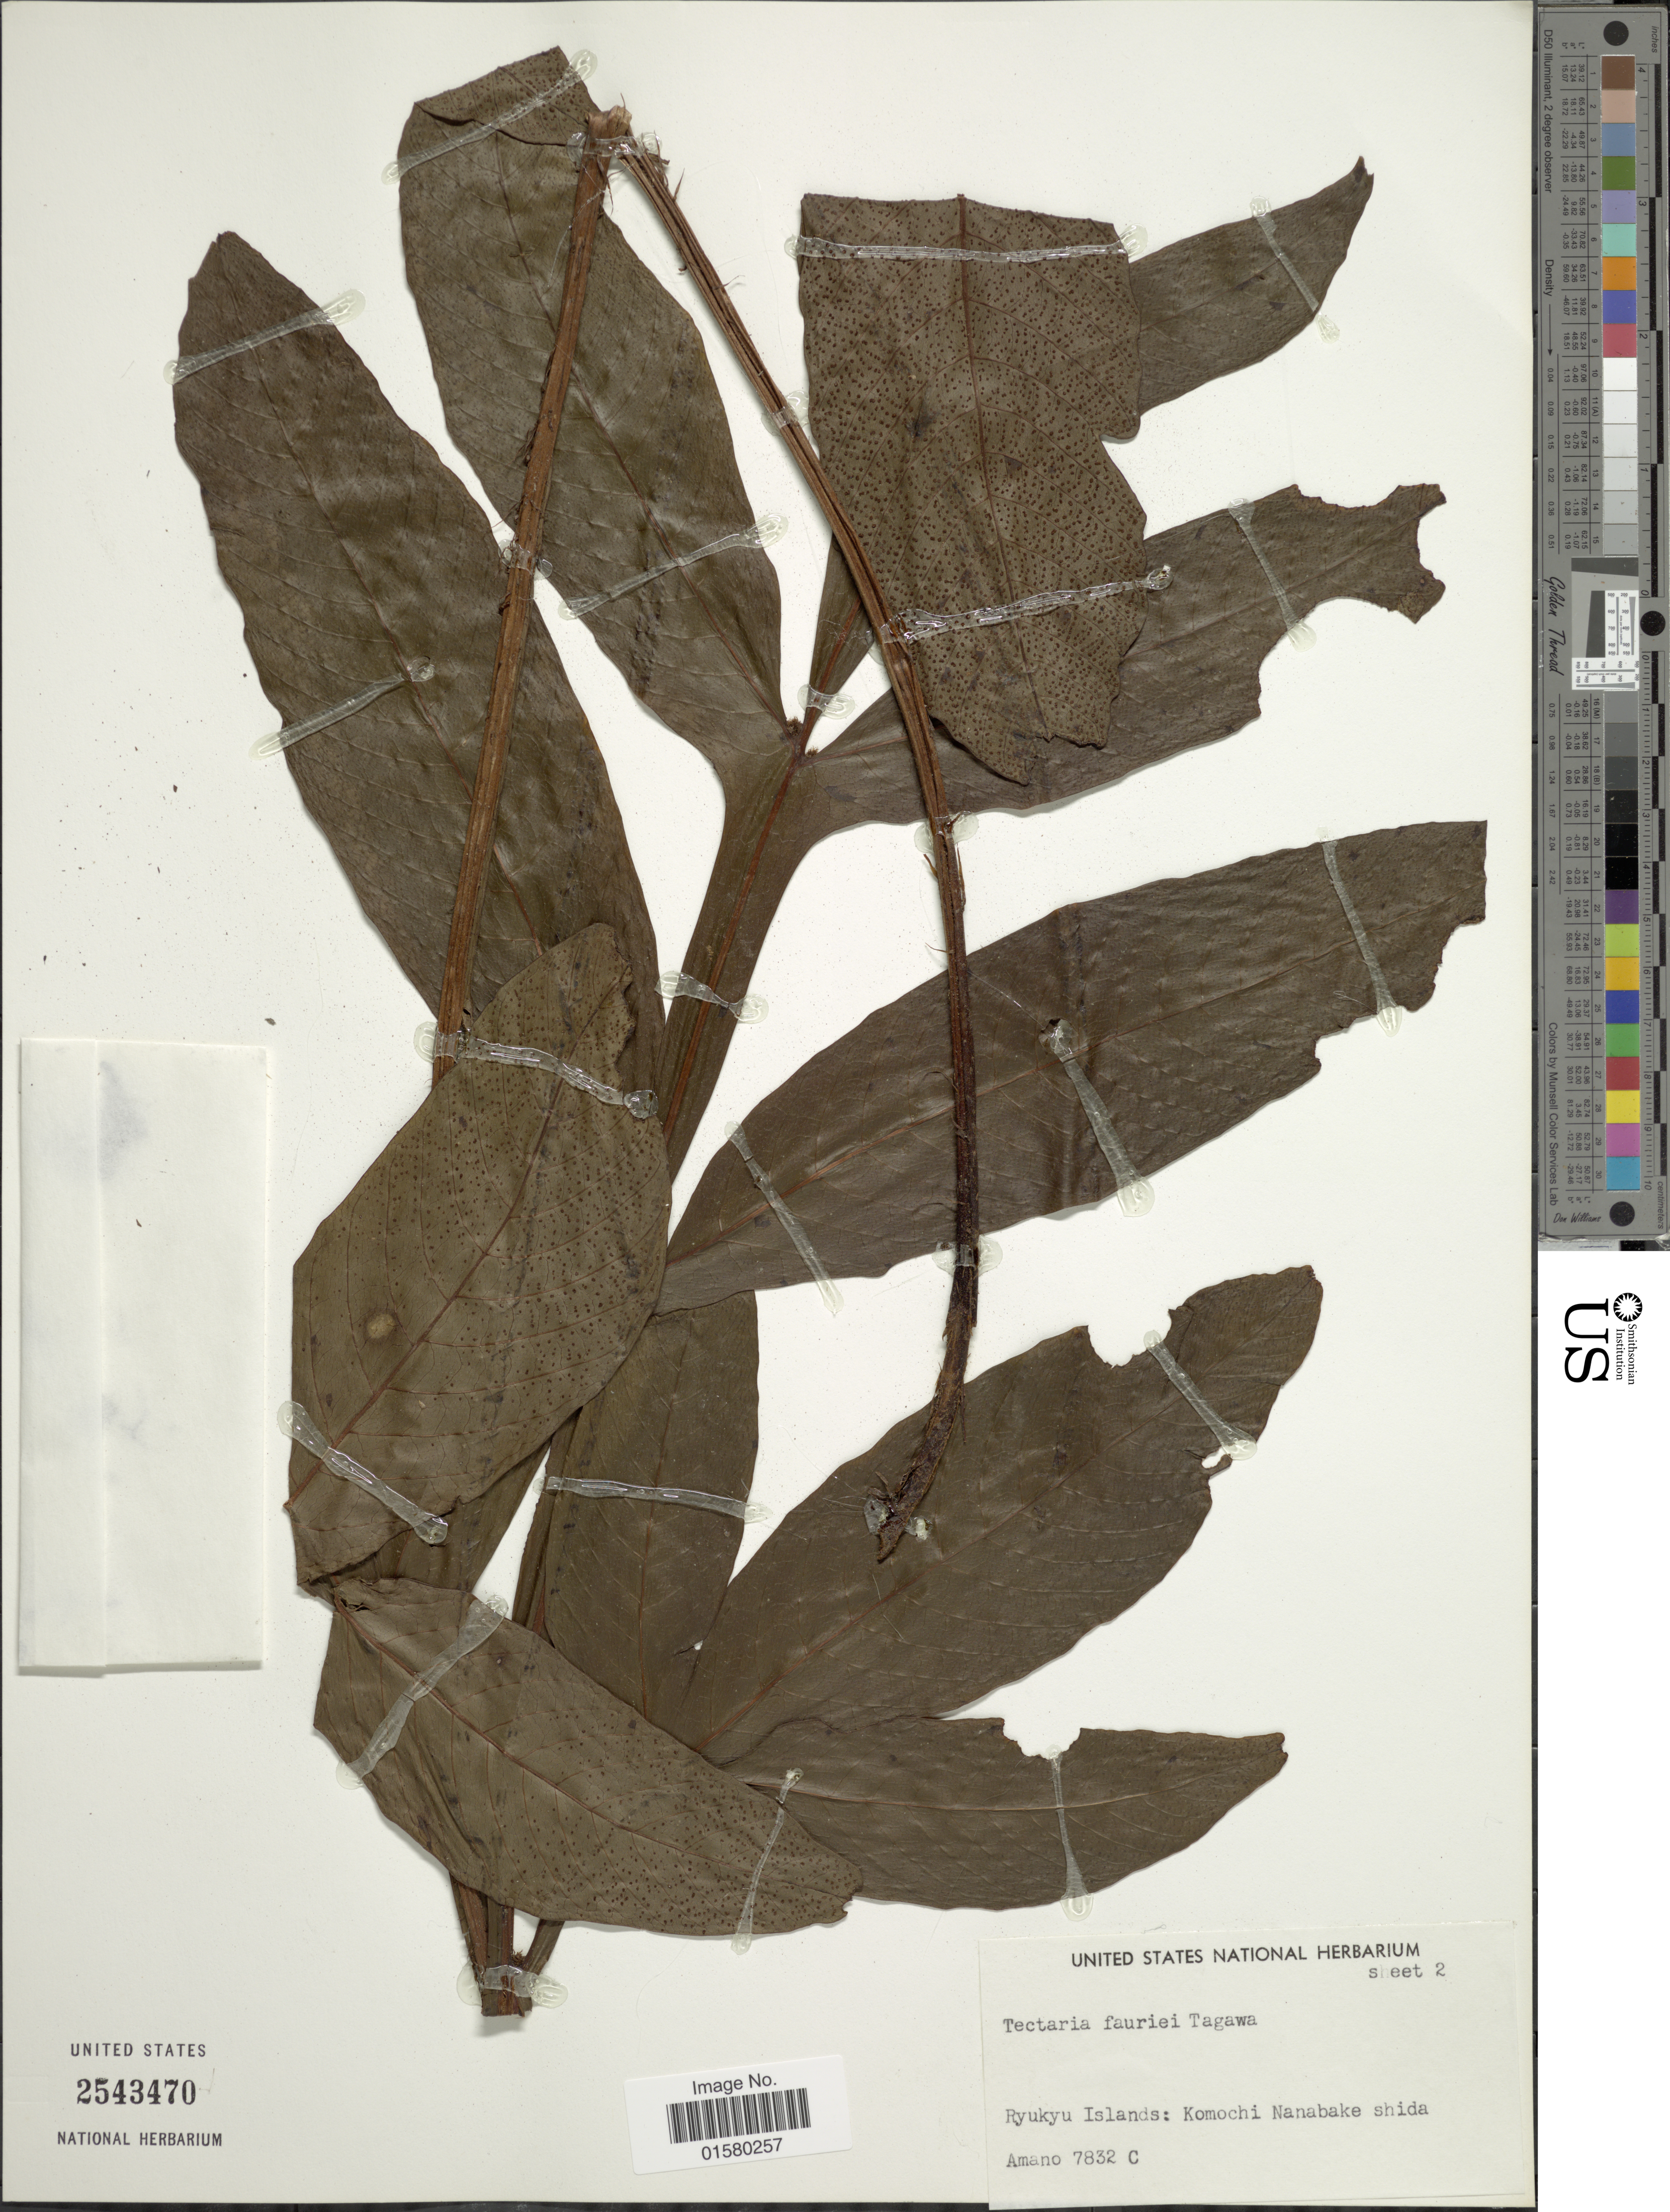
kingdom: Plantae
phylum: Tracheophyta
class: Polypodiopsida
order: Polypodiales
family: Tectariaceae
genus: Tectaria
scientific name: Tectaria fauriei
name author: Tagawa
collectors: Amano, --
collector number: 7832C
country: Japan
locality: Ryukyu Islands: Komochi Nanabake shida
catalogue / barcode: US 2543470